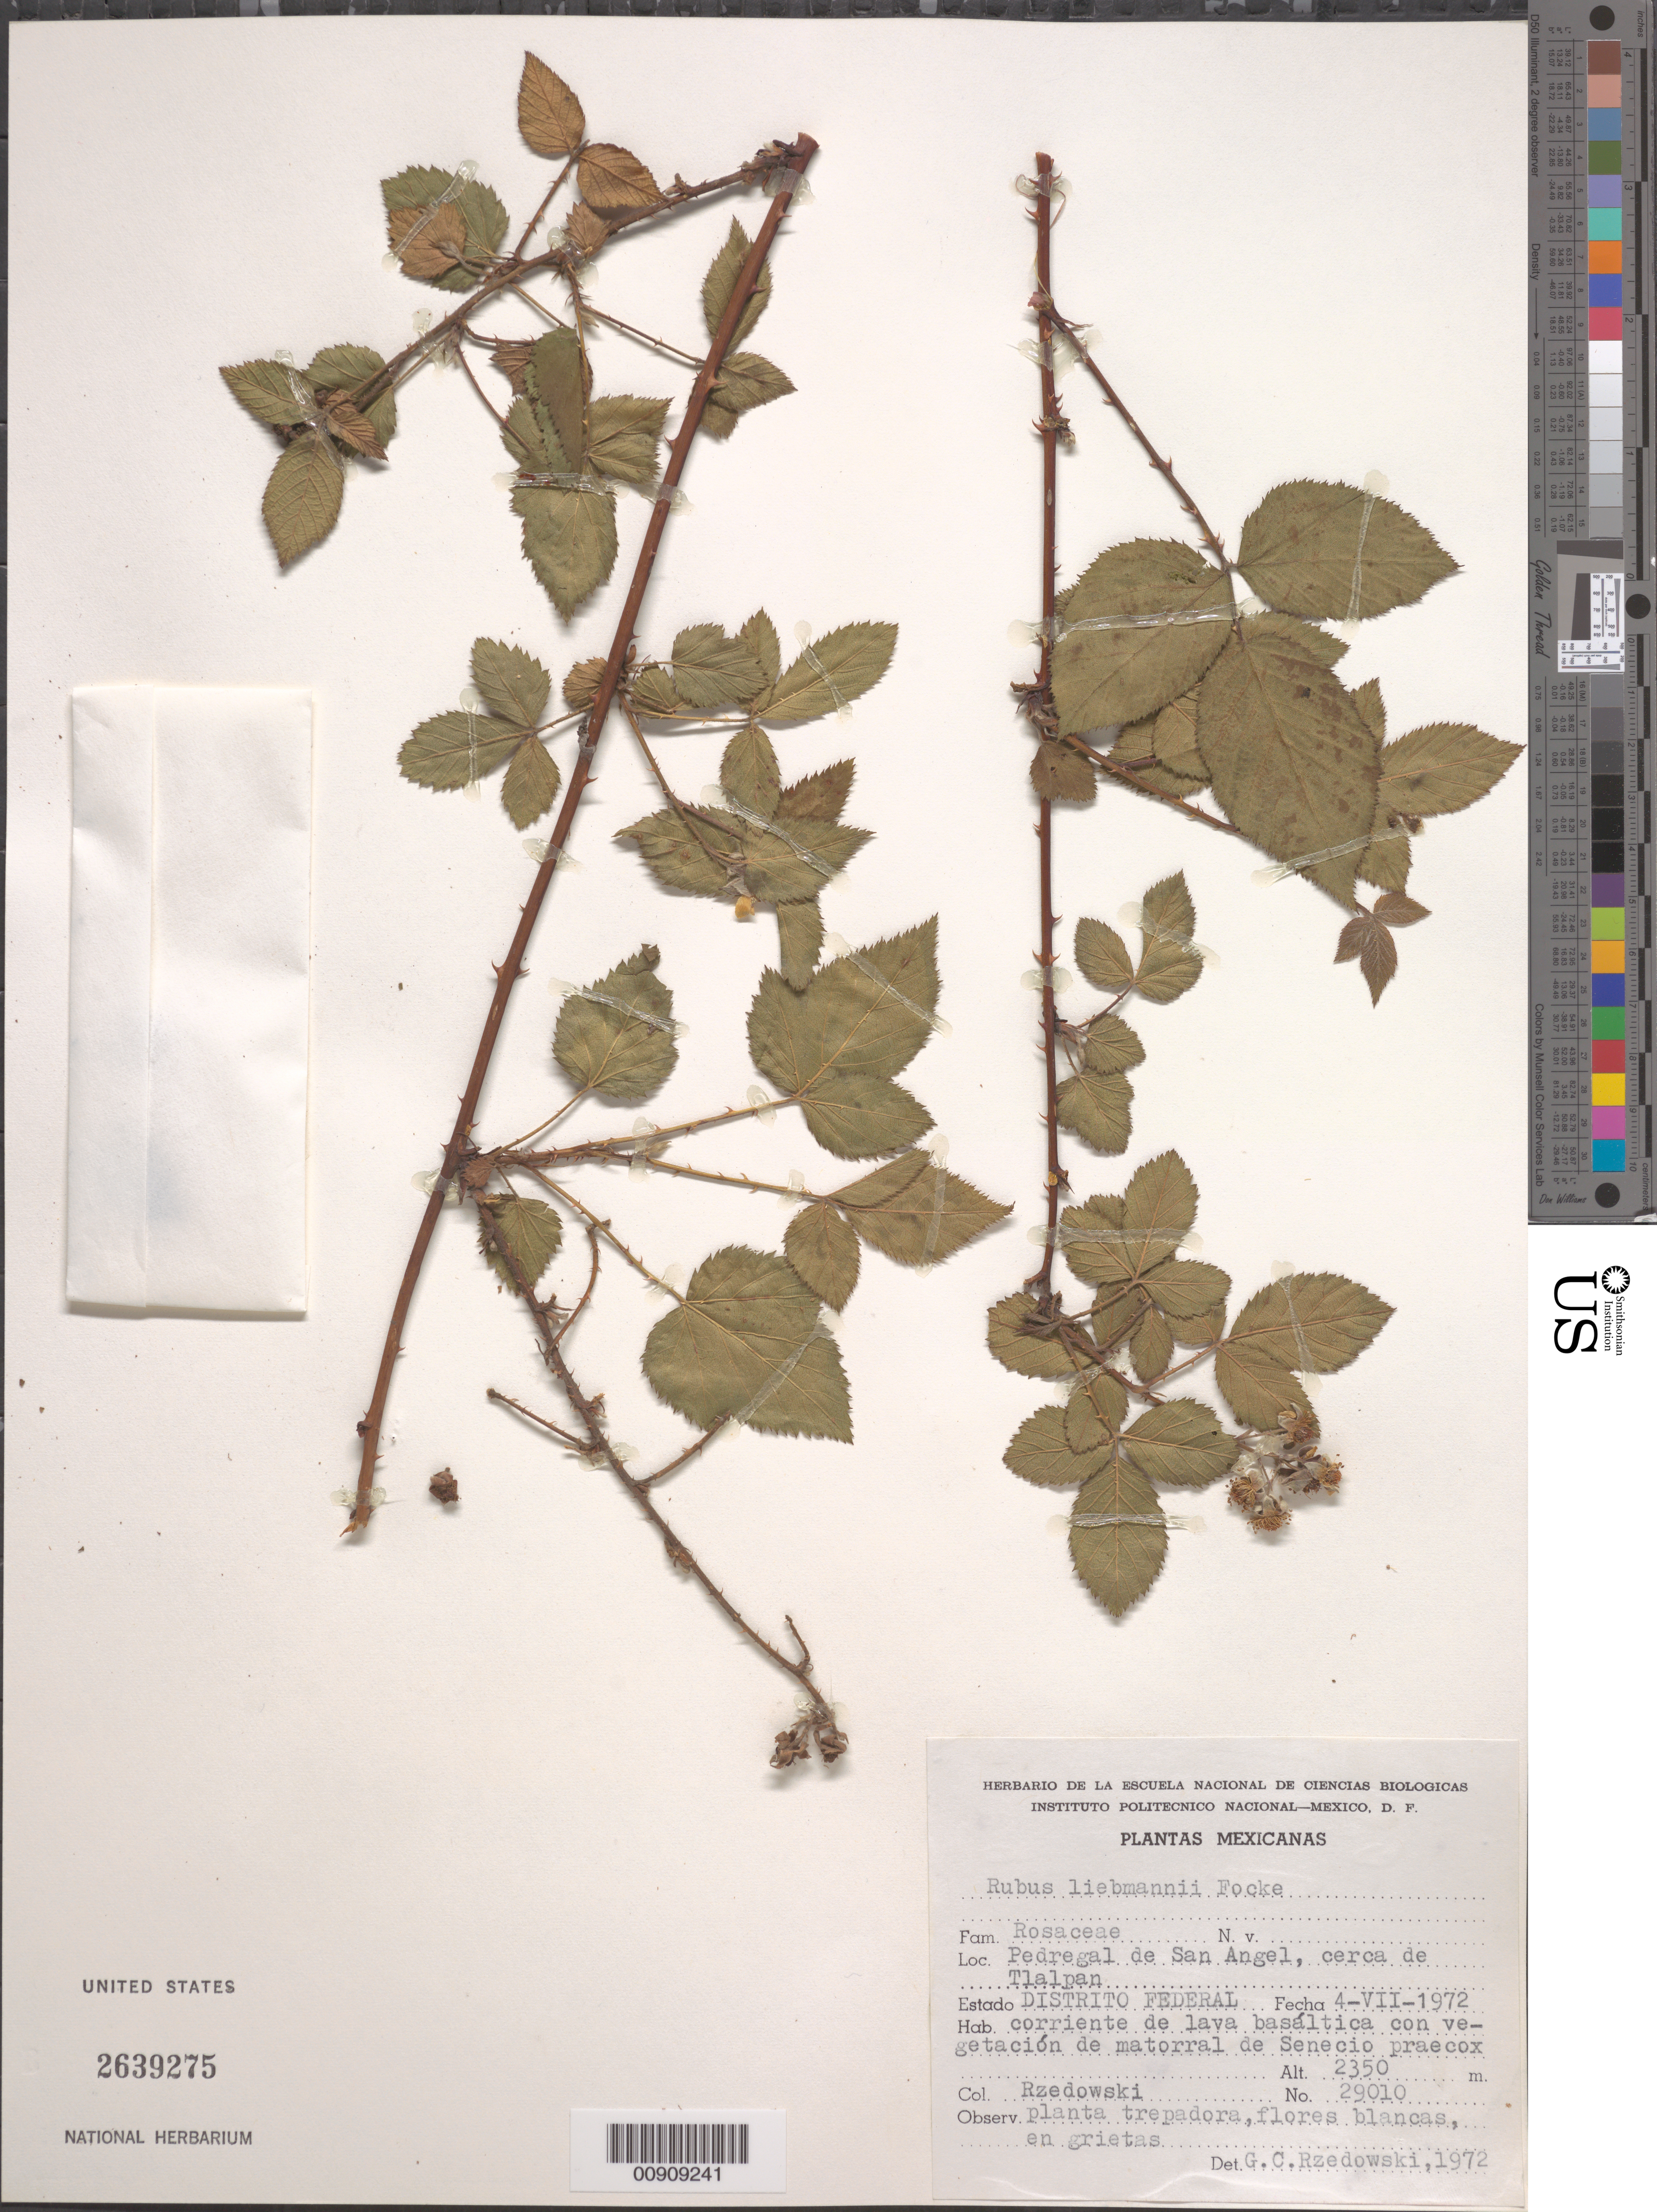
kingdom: Plantae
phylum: Tracheophyta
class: Magnoliopsida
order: Rosales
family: Rosaceae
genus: Rubus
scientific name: Rubus liebmannii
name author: Focke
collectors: J. Rzedowski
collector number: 29010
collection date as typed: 04 Jul 1972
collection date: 1972-07-04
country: Mexico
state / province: Distrito Federal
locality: Pedregal de San Angel, cerca de Tlalpan. Distrito Federal.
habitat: En grietas. Corriente de lava basáltica con vegetación de matorral de Senecio praecox.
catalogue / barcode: US 2639275